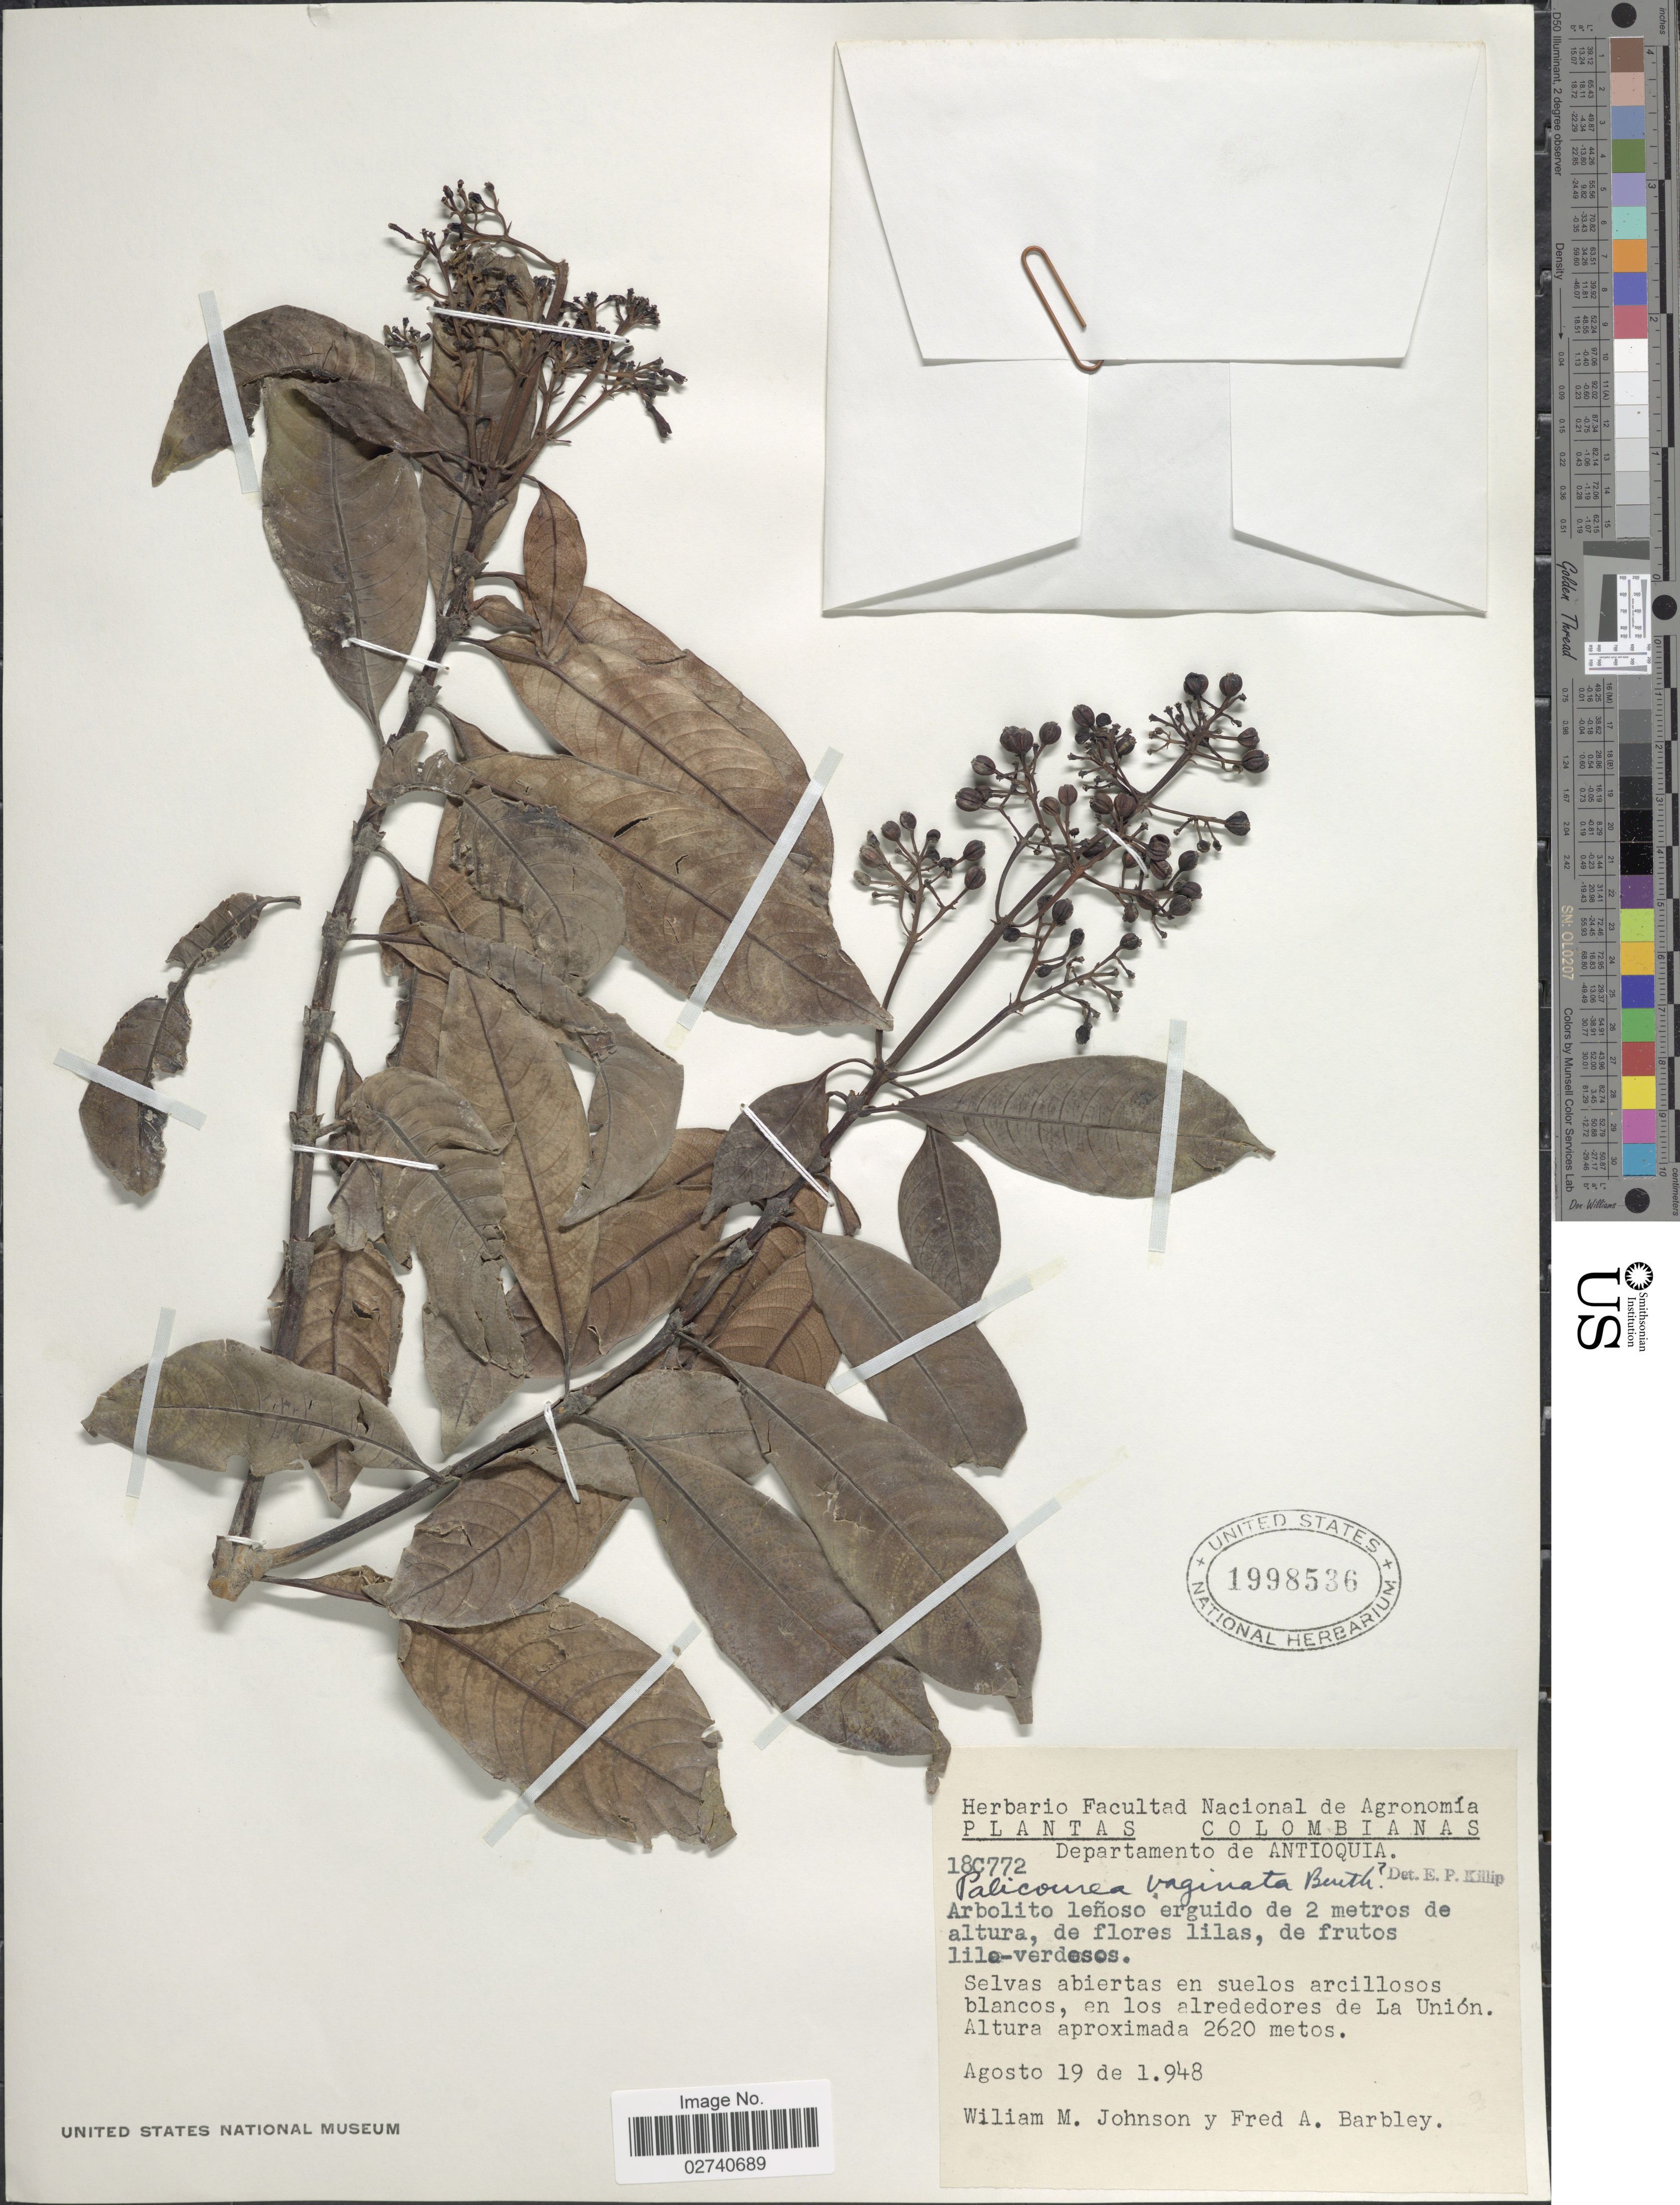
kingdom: Plantae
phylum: Tracheophyta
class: Magnoliopsida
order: Gentianales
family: Rubiaceae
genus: Palicourea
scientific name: Palicourea vaginata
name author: Benth.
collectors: W. M. Johnson & F. A. Barkley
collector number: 18C772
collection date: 1948-08-19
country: Colombia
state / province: Antioquia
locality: En los alrededores de La Union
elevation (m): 2620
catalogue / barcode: US 1998536